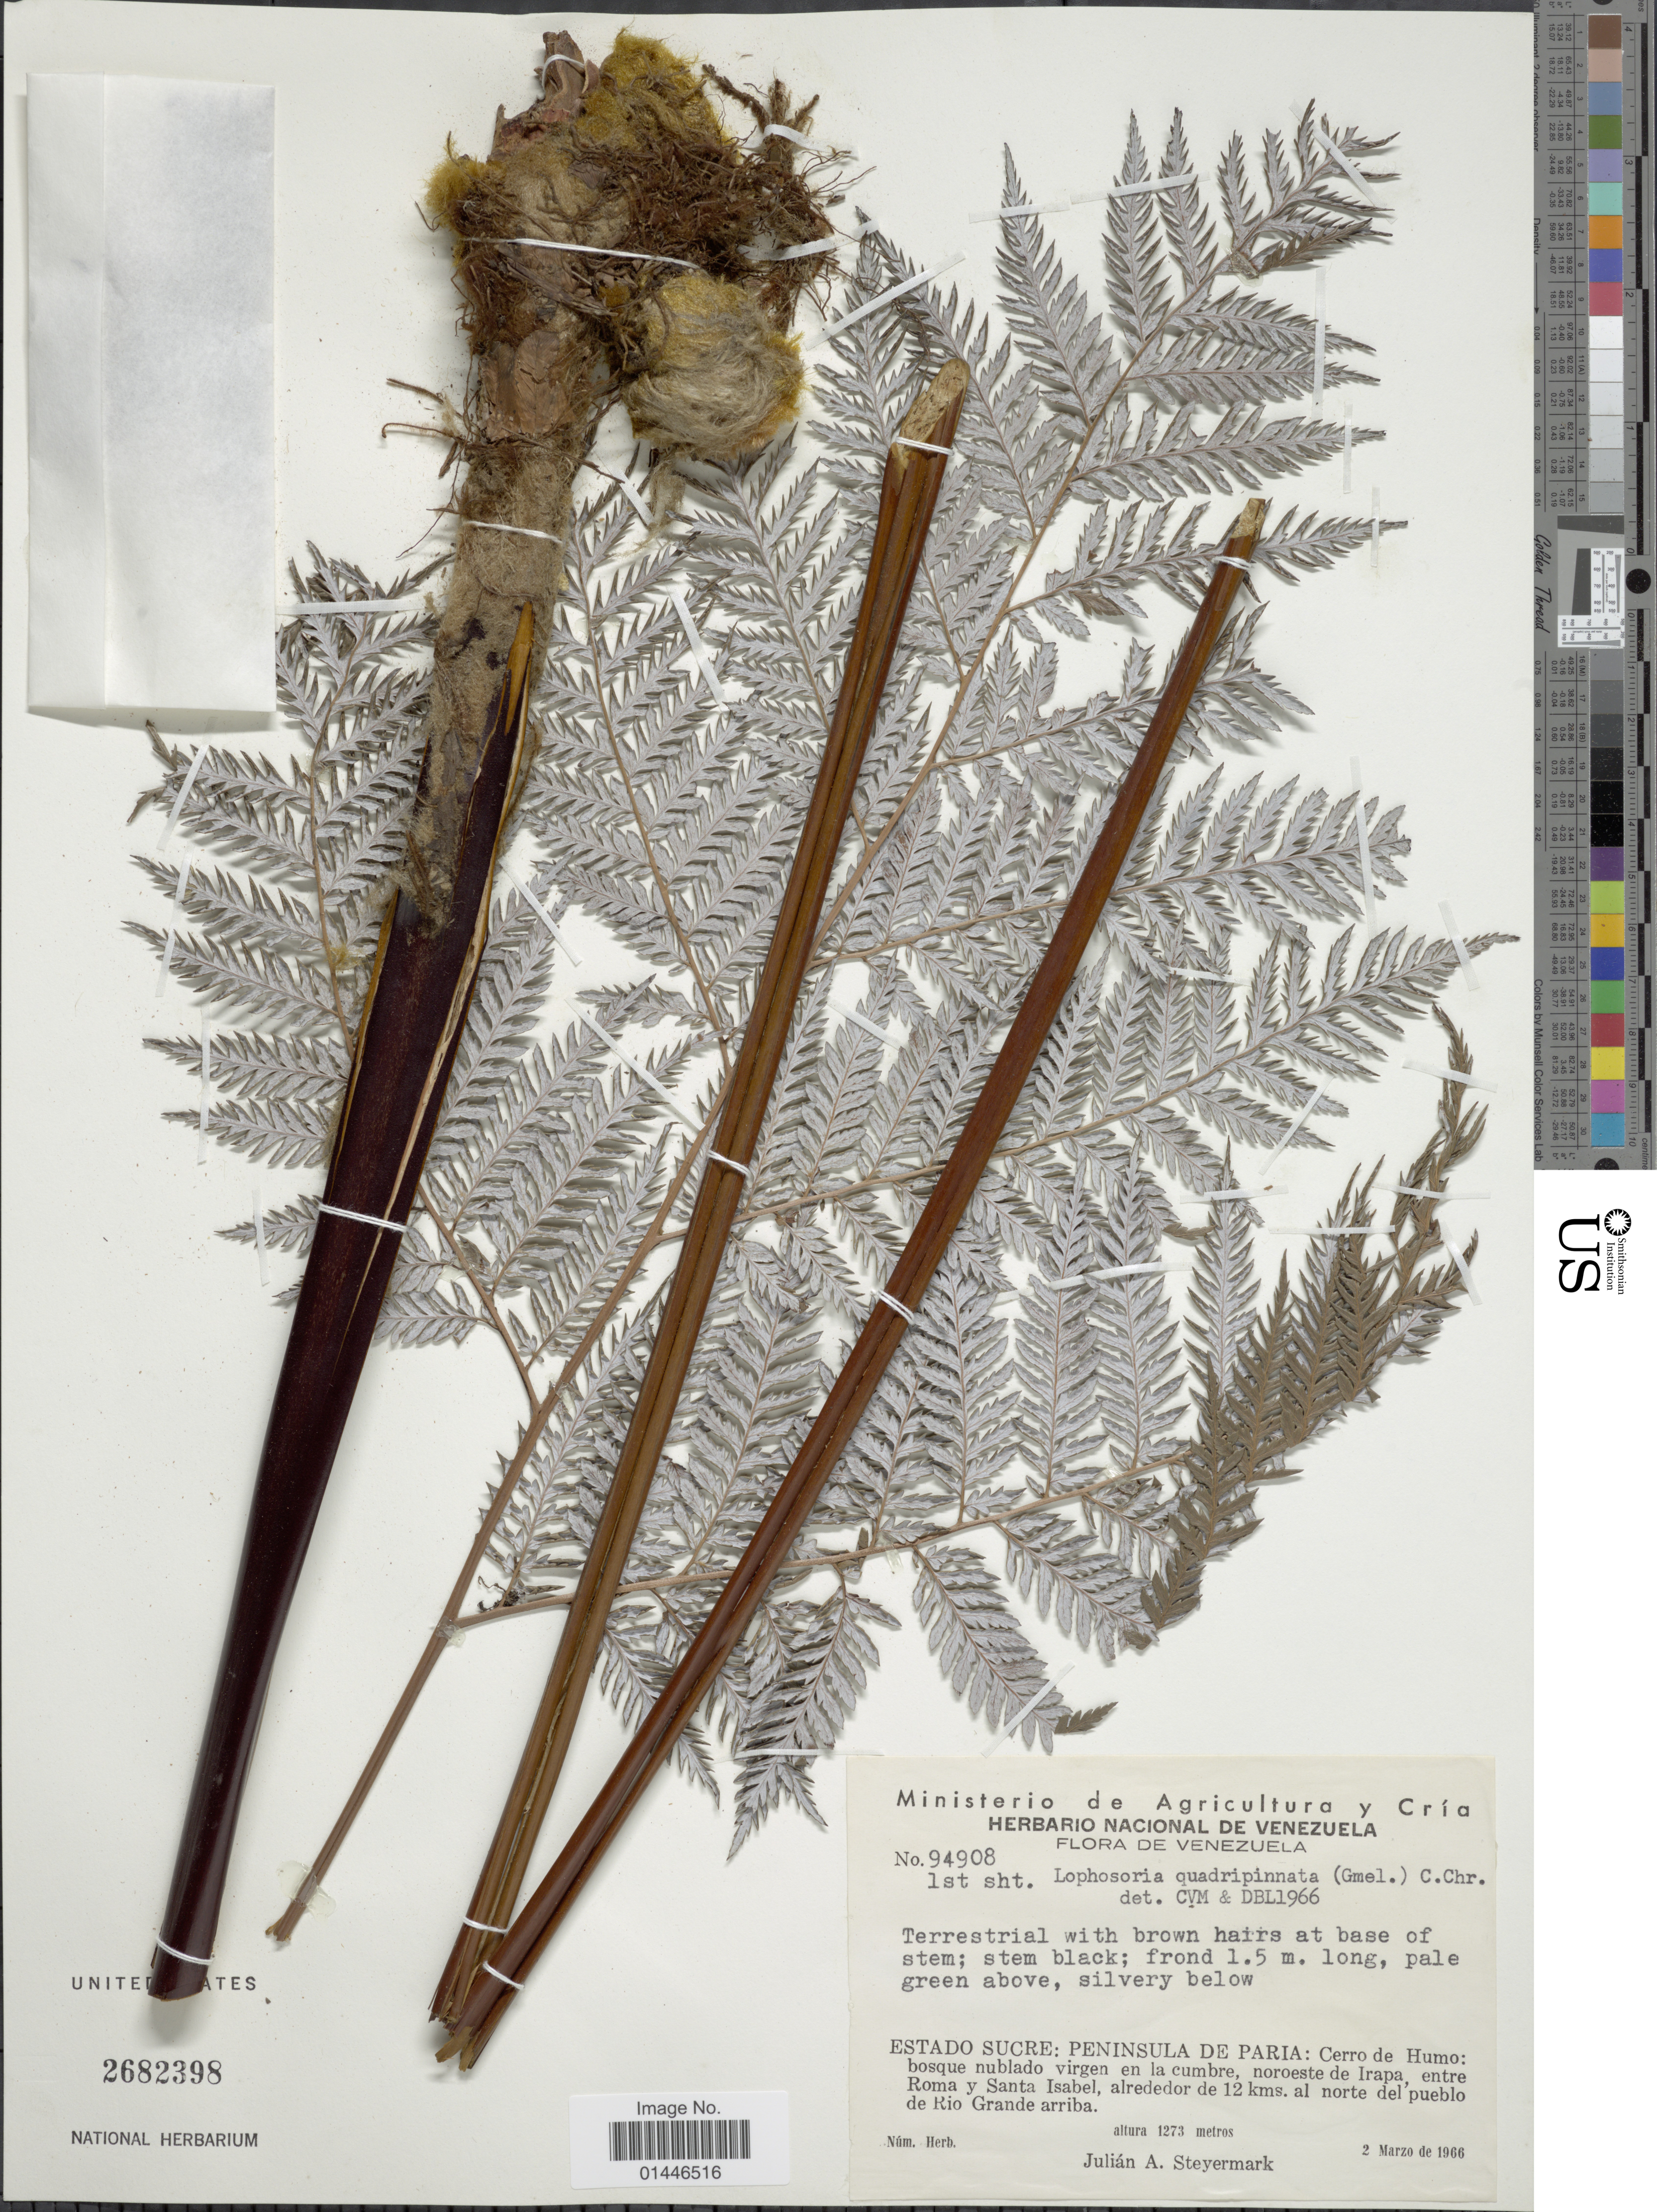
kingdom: Plantae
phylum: Tracheophyta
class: Polypodiopsida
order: Cyatheales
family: Dicksoniaceae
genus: Lophosoria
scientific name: Lophosoria quadripinnata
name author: (J.F. Gmel.) C. Chr.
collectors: J. Steyermark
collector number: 94908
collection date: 1966-03-02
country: Venezuela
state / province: Sucre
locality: Peninsula de Paria: Cerro de Humo: noroeste de Irapa, entre Roma y Santa Isabel, alrededor de 12 kms. al norte del pueblo de Rio Grande arriba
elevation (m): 1273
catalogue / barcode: US 2682398